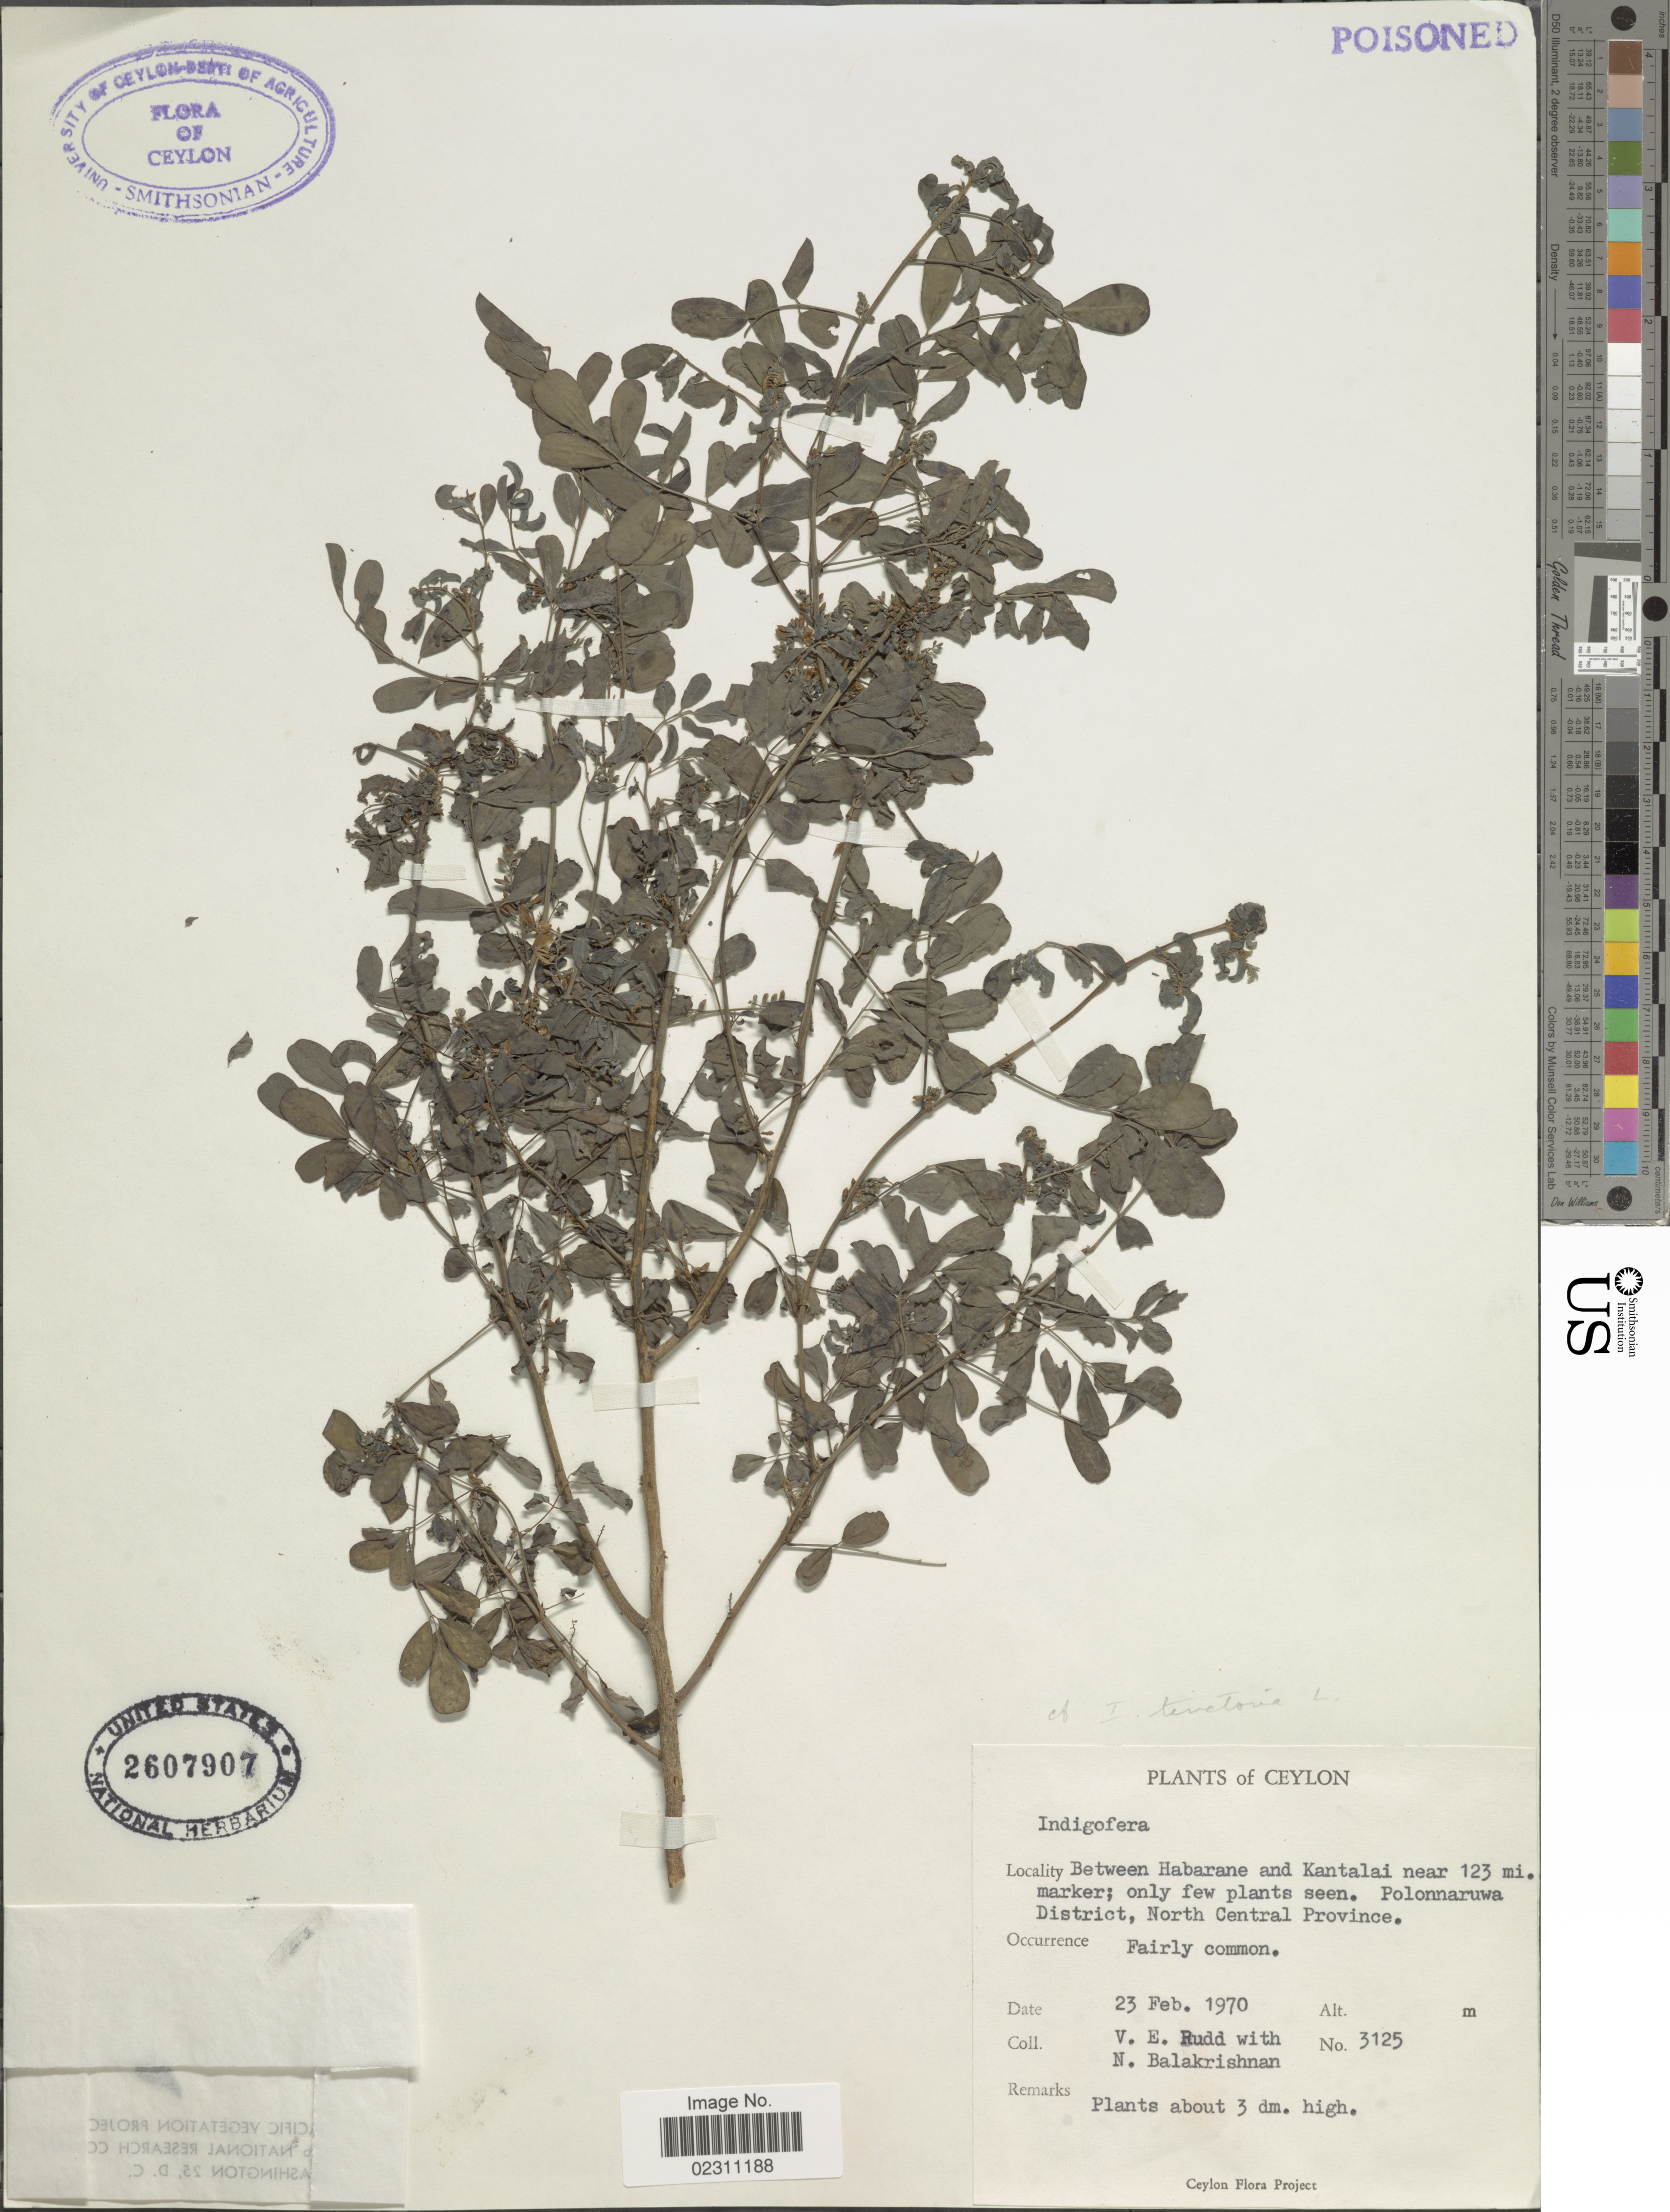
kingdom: Plantae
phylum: Tracheophyta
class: Magnoliopsida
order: Fabales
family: Fabaceae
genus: Indigofera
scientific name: Indigofera tinctoria sensu Naves non L.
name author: Naves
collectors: V. E. Rudd & N. Balakrishnan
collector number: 3125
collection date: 1970-02-23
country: Sri Lanka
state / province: North Central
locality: Ceylon. Between Habarane and Kantalai near 123 mi. marker. Polonnaruwa District, North Central Province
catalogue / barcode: US 2607907